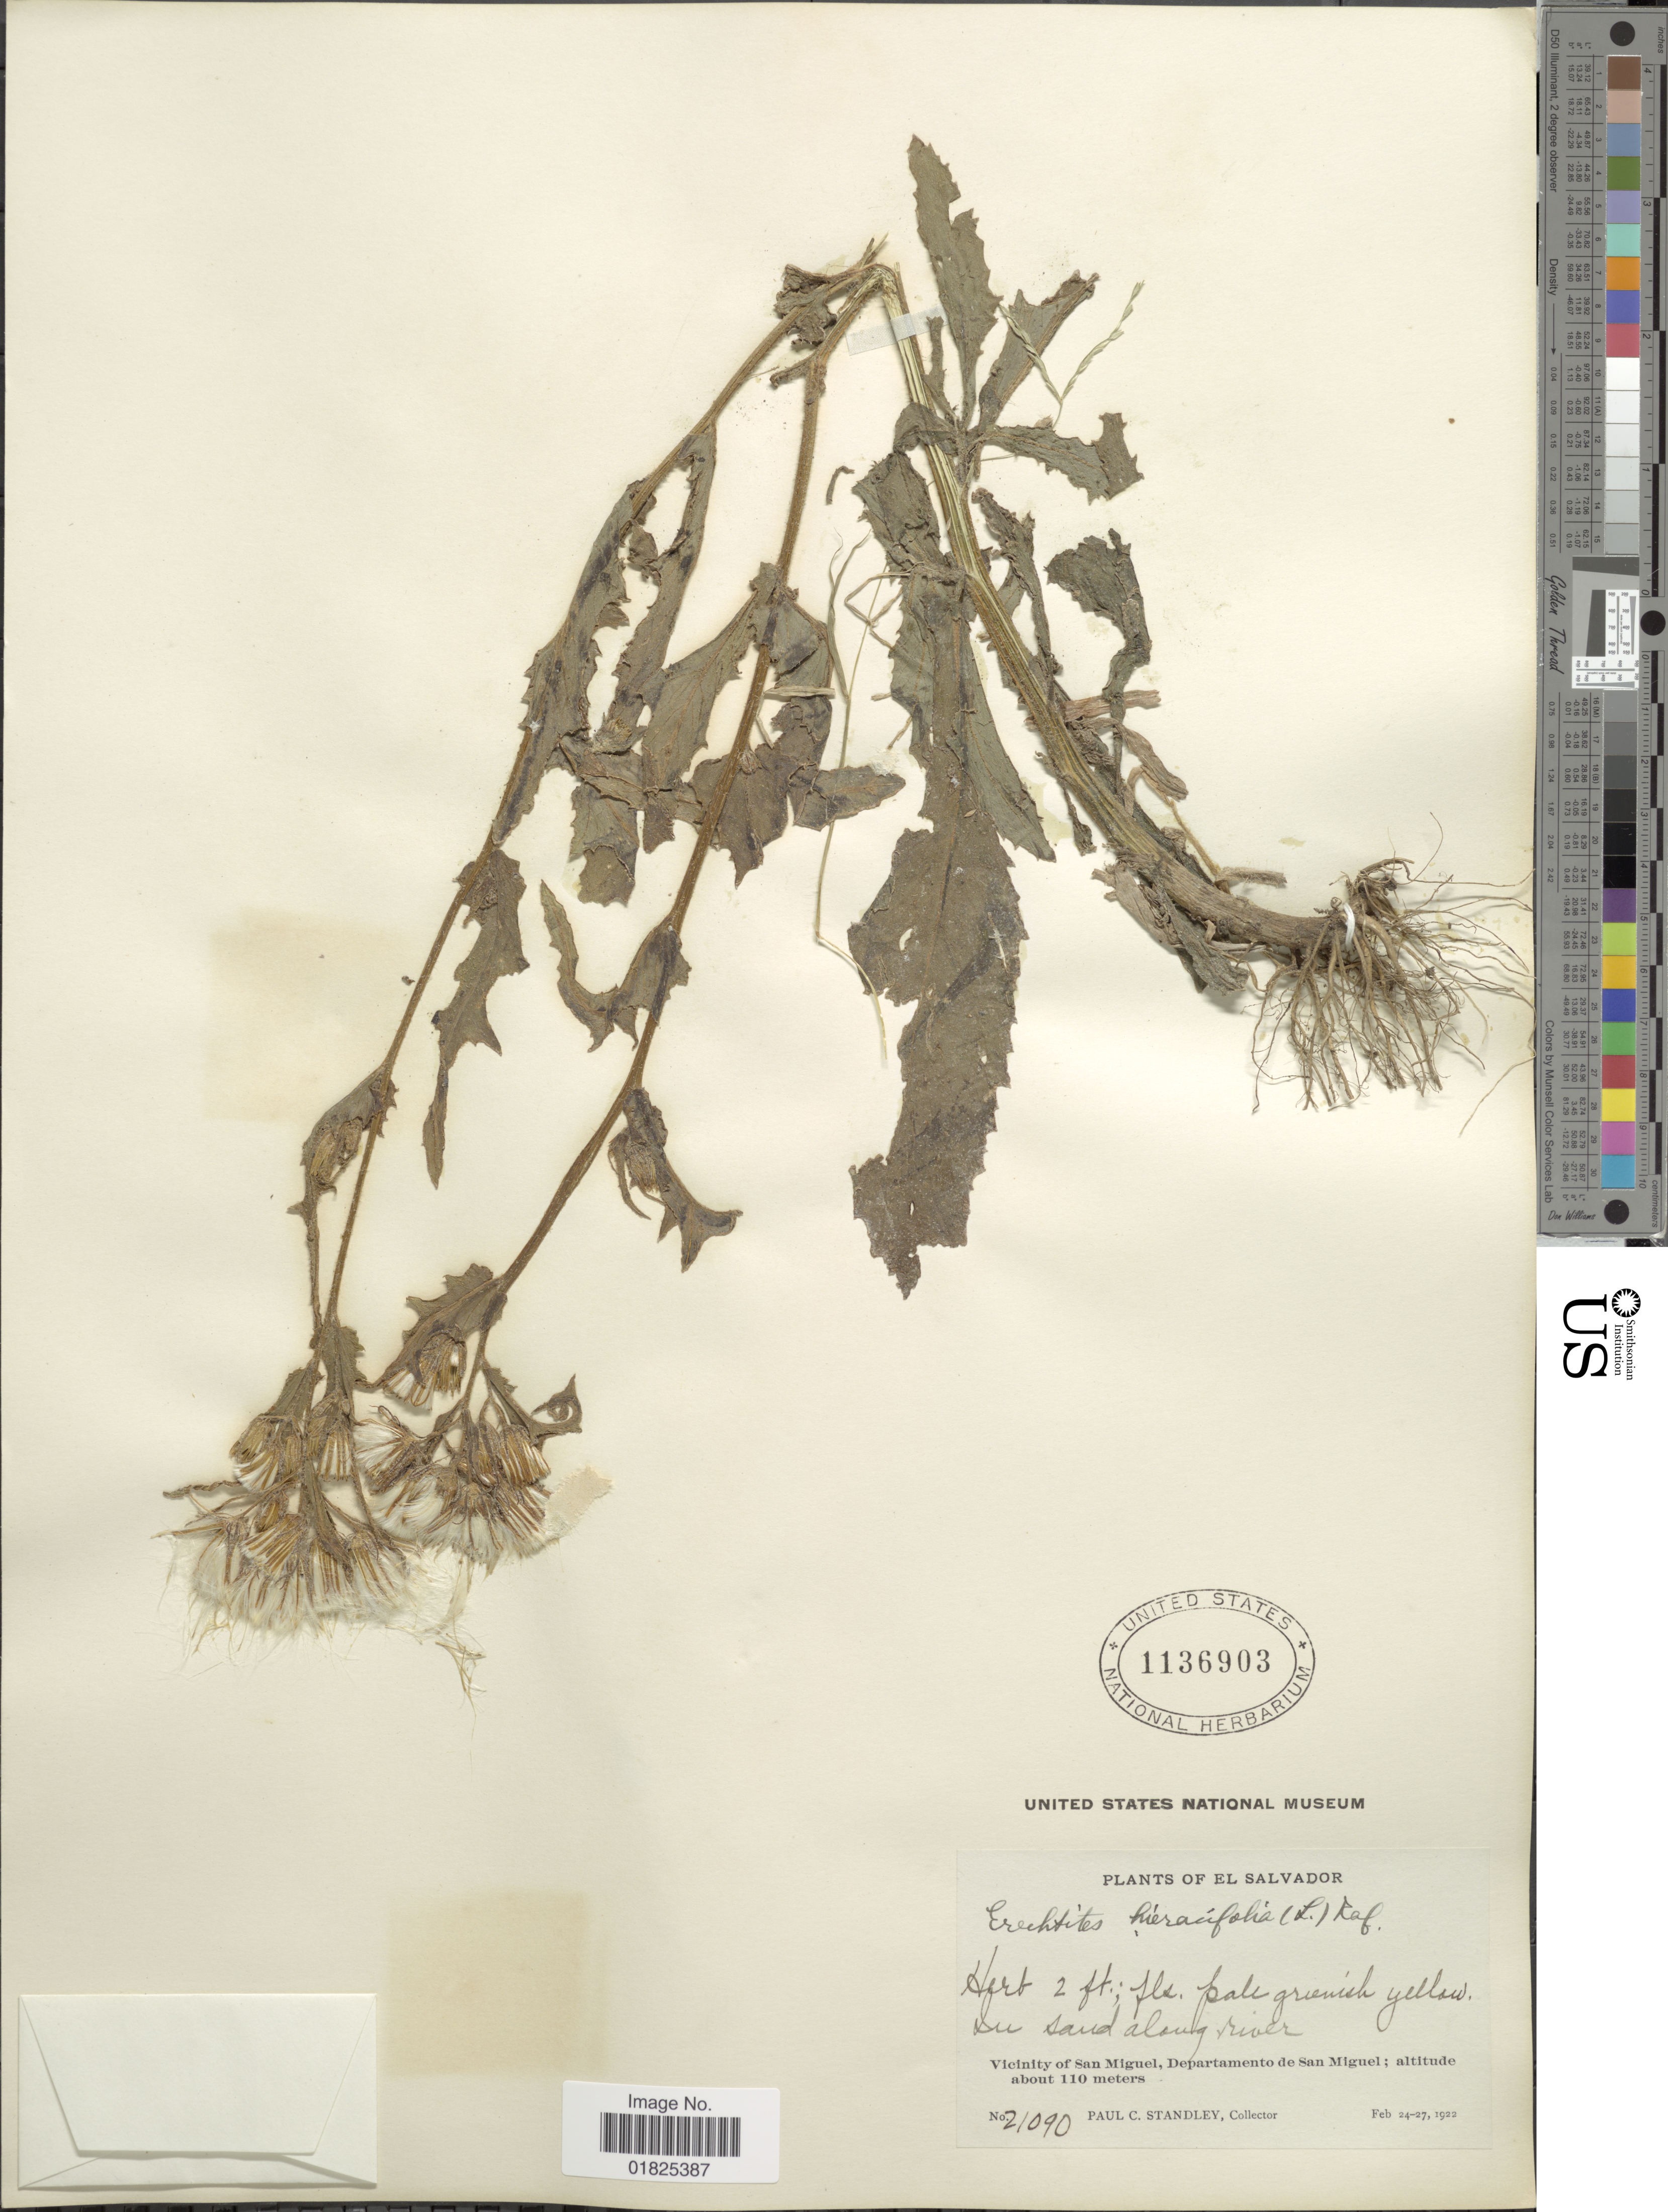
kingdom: Plantae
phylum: Tracheophyta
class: Magnoliopsida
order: Asterales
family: Asteraceae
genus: Erechtites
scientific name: Erechtites hieraciifolius var. cacaliodes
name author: (Fisch. ex Spreng.) Less. ex Griseb.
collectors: P. C. Standley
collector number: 21090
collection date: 1922-02-24/1922-02-27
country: El Salvador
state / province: San Miguel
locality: Departamento San Miguel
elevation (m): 110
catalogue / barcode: US 1136903